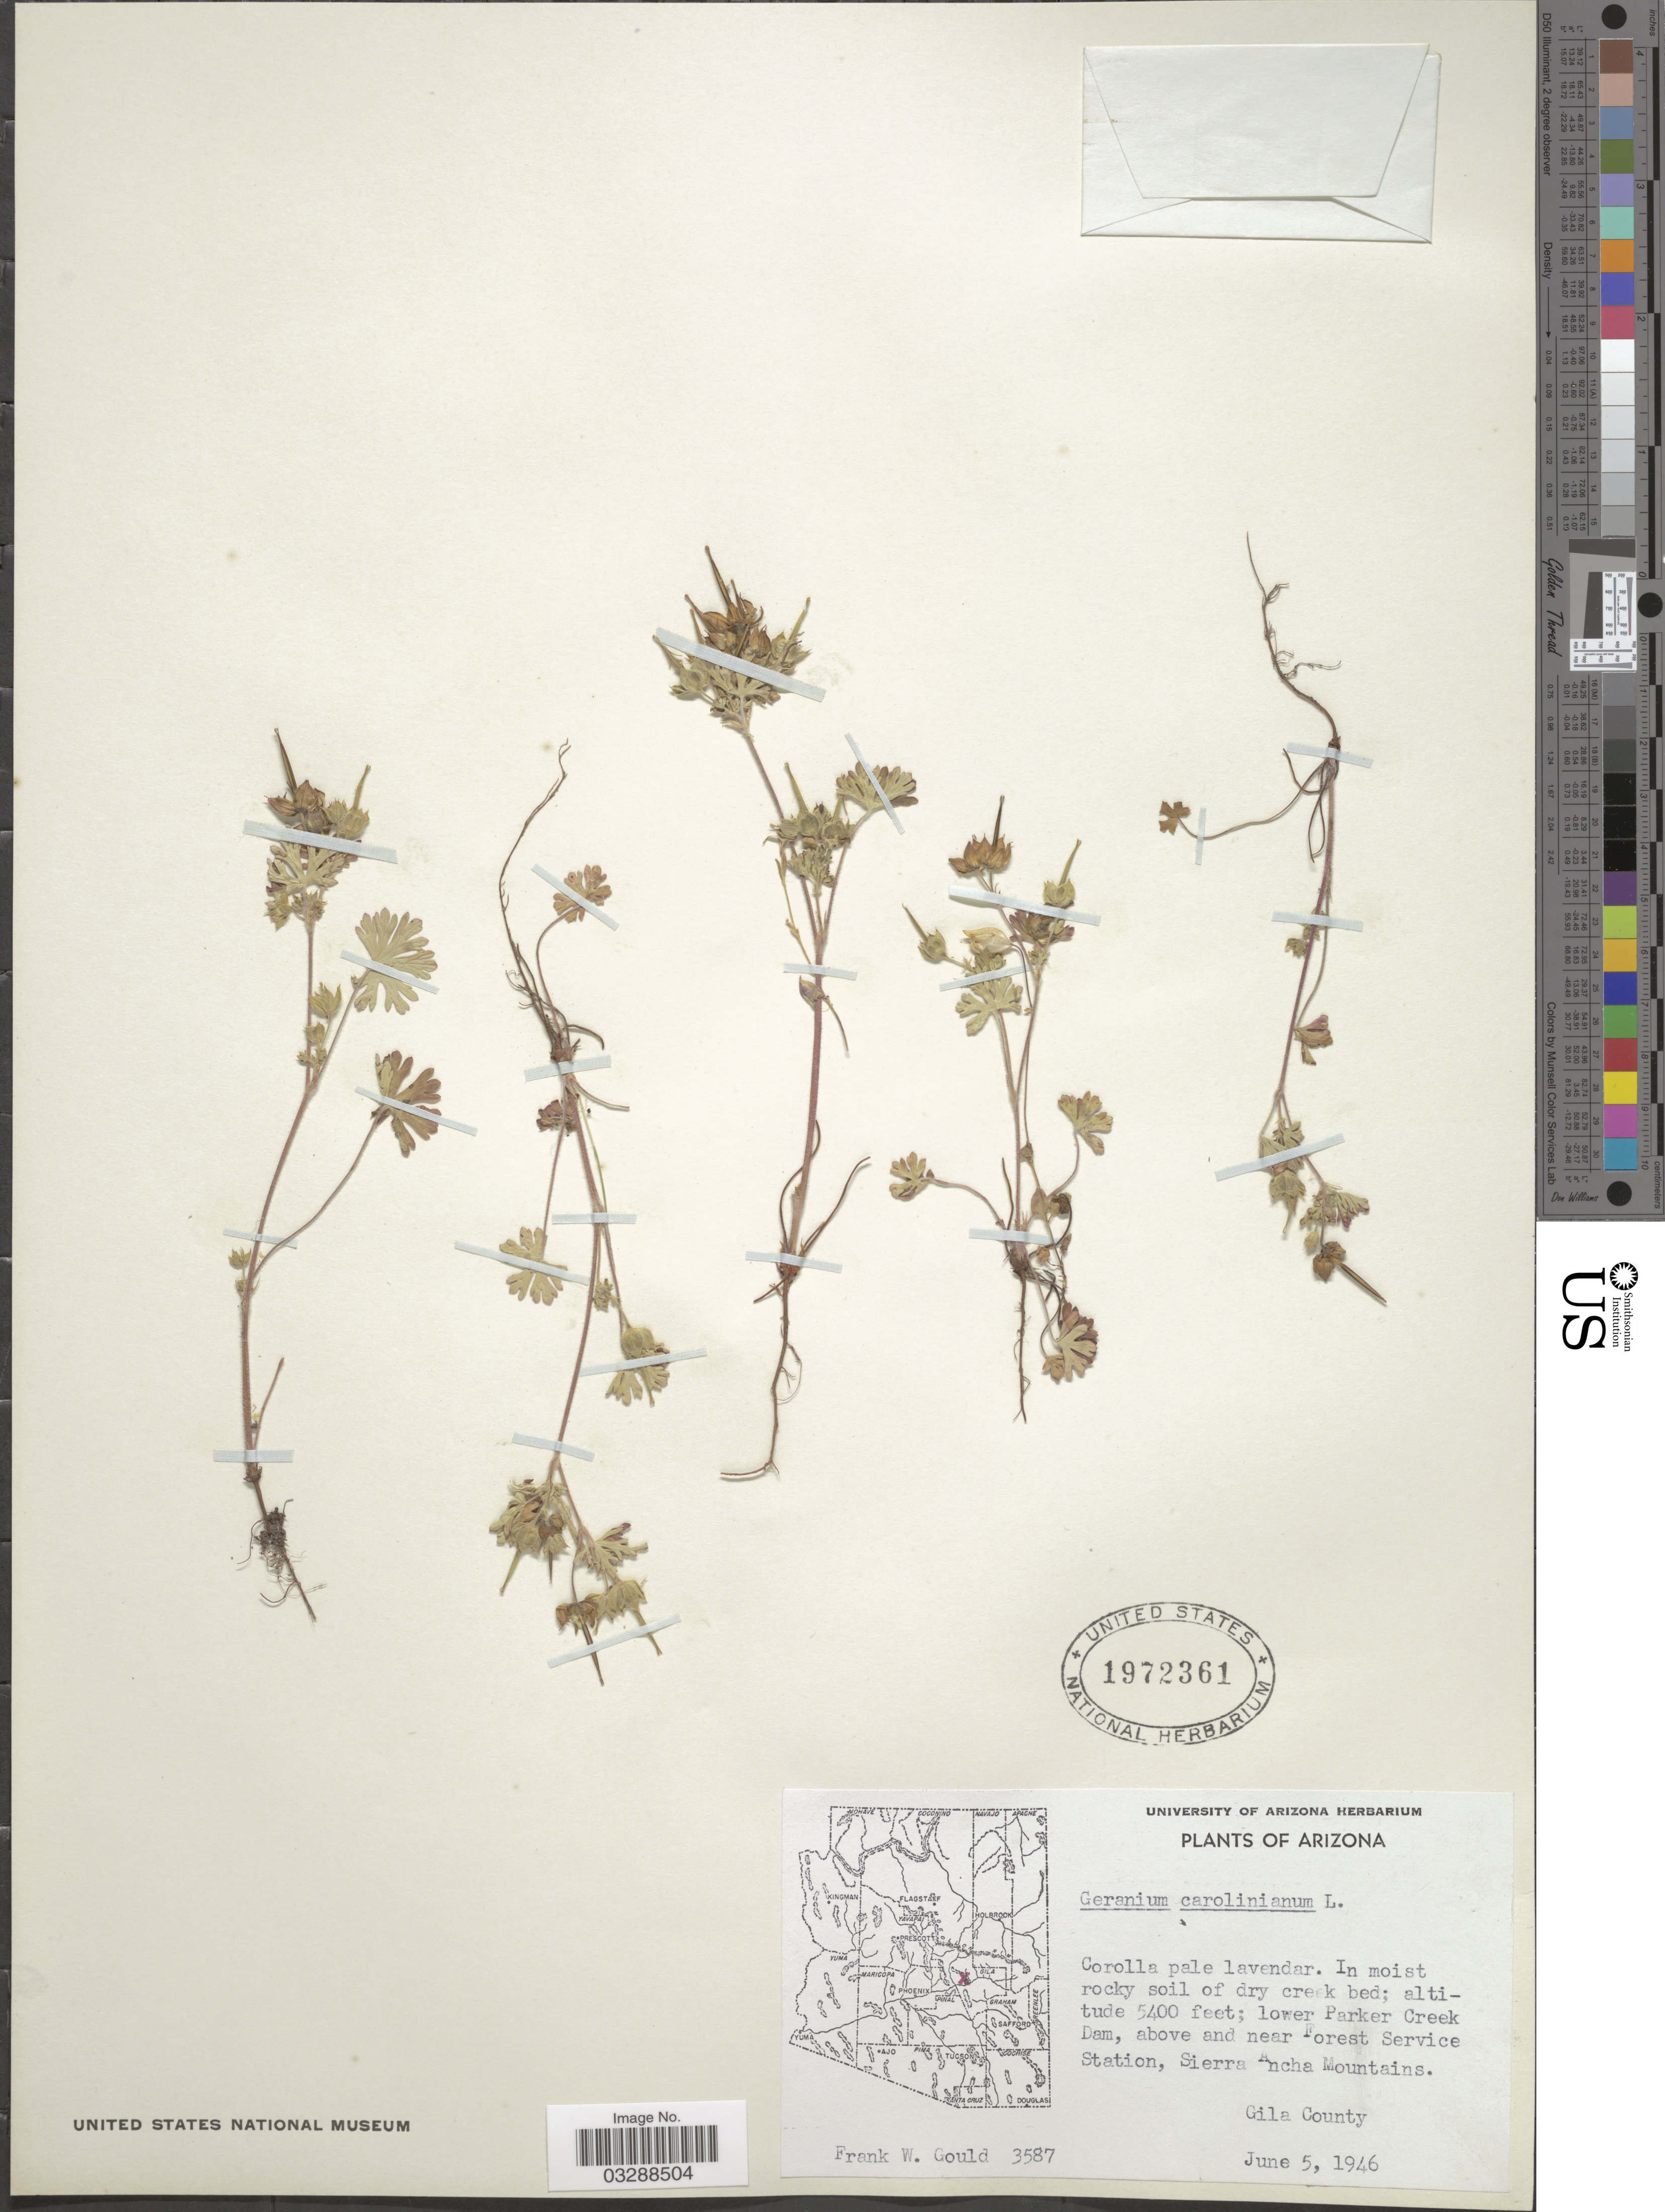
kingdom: Plantae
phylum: Tracheophyta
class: Magnoliopsida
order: Geraniales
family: Geraniaceae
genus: Geranium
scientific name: Geranium carolinianum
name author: L.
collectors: F. W. Gould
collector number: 3587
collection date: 1946-06-05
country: United States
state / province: Arizona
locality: Lower Parker Creek Dam, above and near Forest Service Station, Sierra Ancha Mountains, Gila County.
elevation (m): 1646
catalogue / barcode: US 1972361